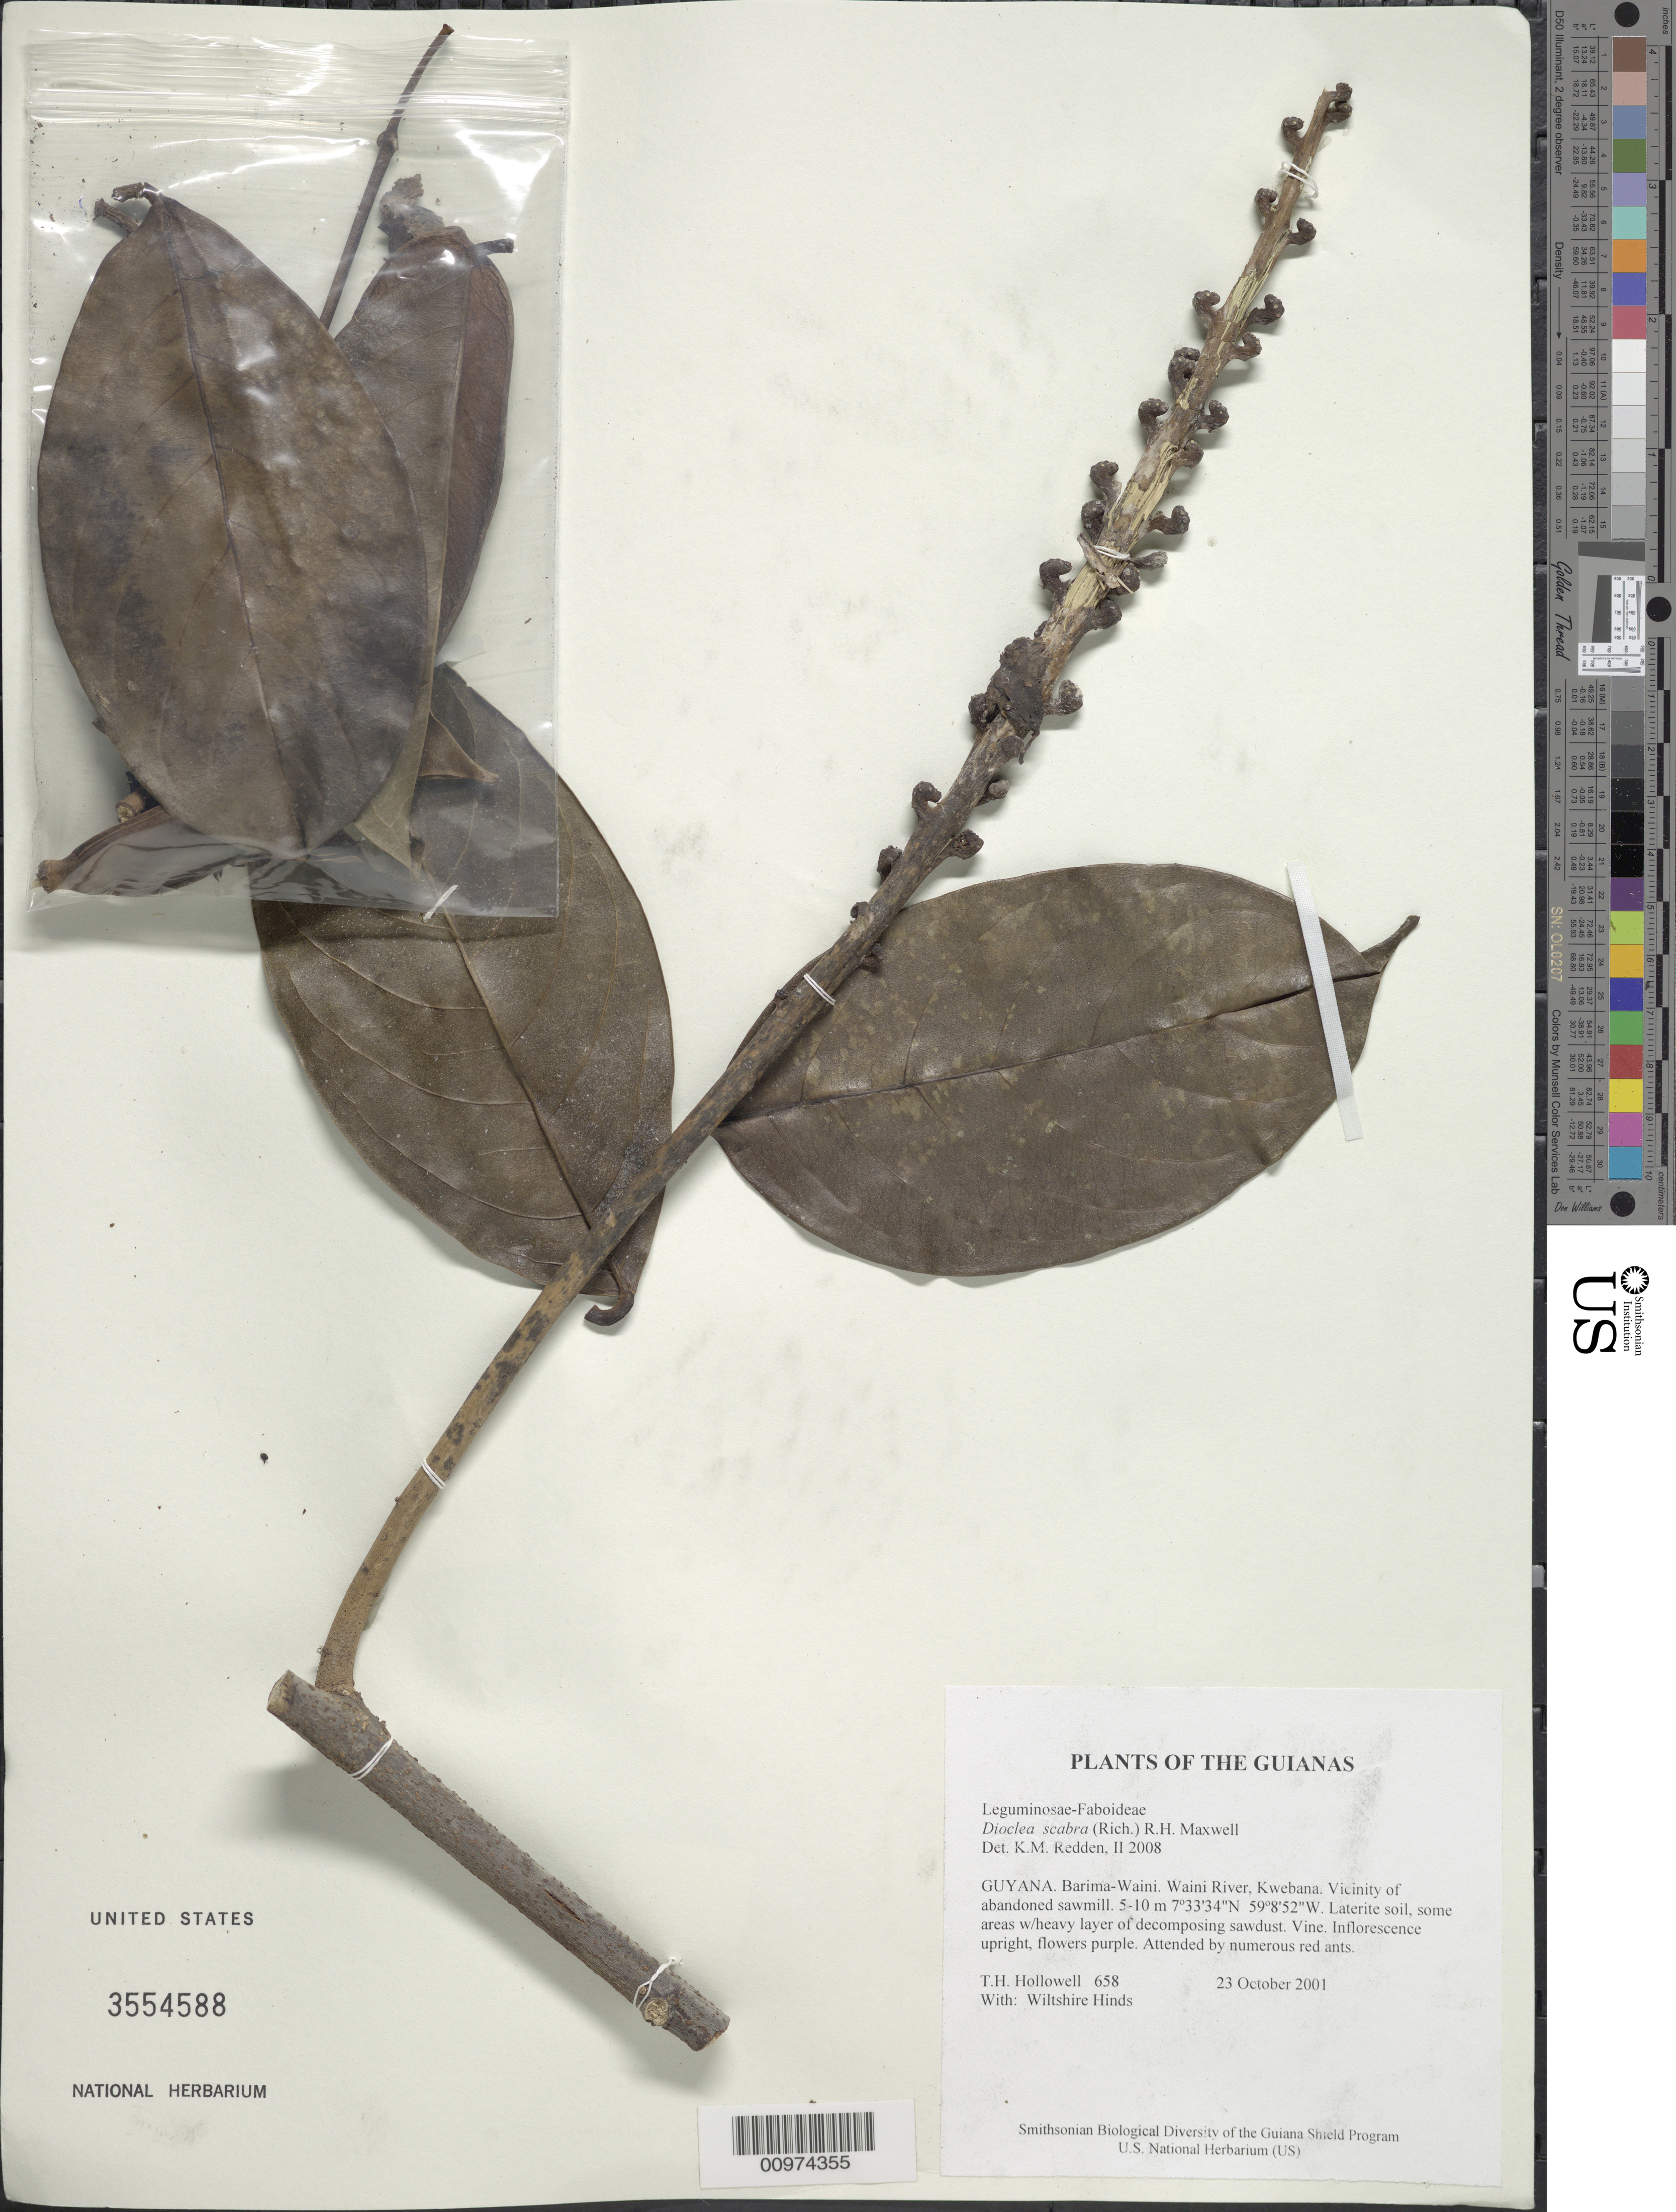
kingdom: Plantae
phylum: Tracheophyta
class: Magnoliopsida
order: Fabales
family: Fabaceae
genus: Macropsychanthus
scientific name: Macropsychanthus scaber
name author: (Rich.) L.P. Queiroz & Snak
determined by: Strong, Mark T., (BOT), Smithsonian Institution - National Museum of Natural History (UNITED STATES)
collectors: T. Hollowell & W. Hinds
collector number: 658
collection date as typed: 23 October 2001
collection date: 2001-10-23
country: Guyana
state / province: Barima-Waini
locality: Waini River, Kwebana. Vicinity of abandoned sawmill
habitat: Laterite soil, some areas w/heavy layer of decomposing sawdust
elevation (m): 5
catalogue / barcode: US 3554588